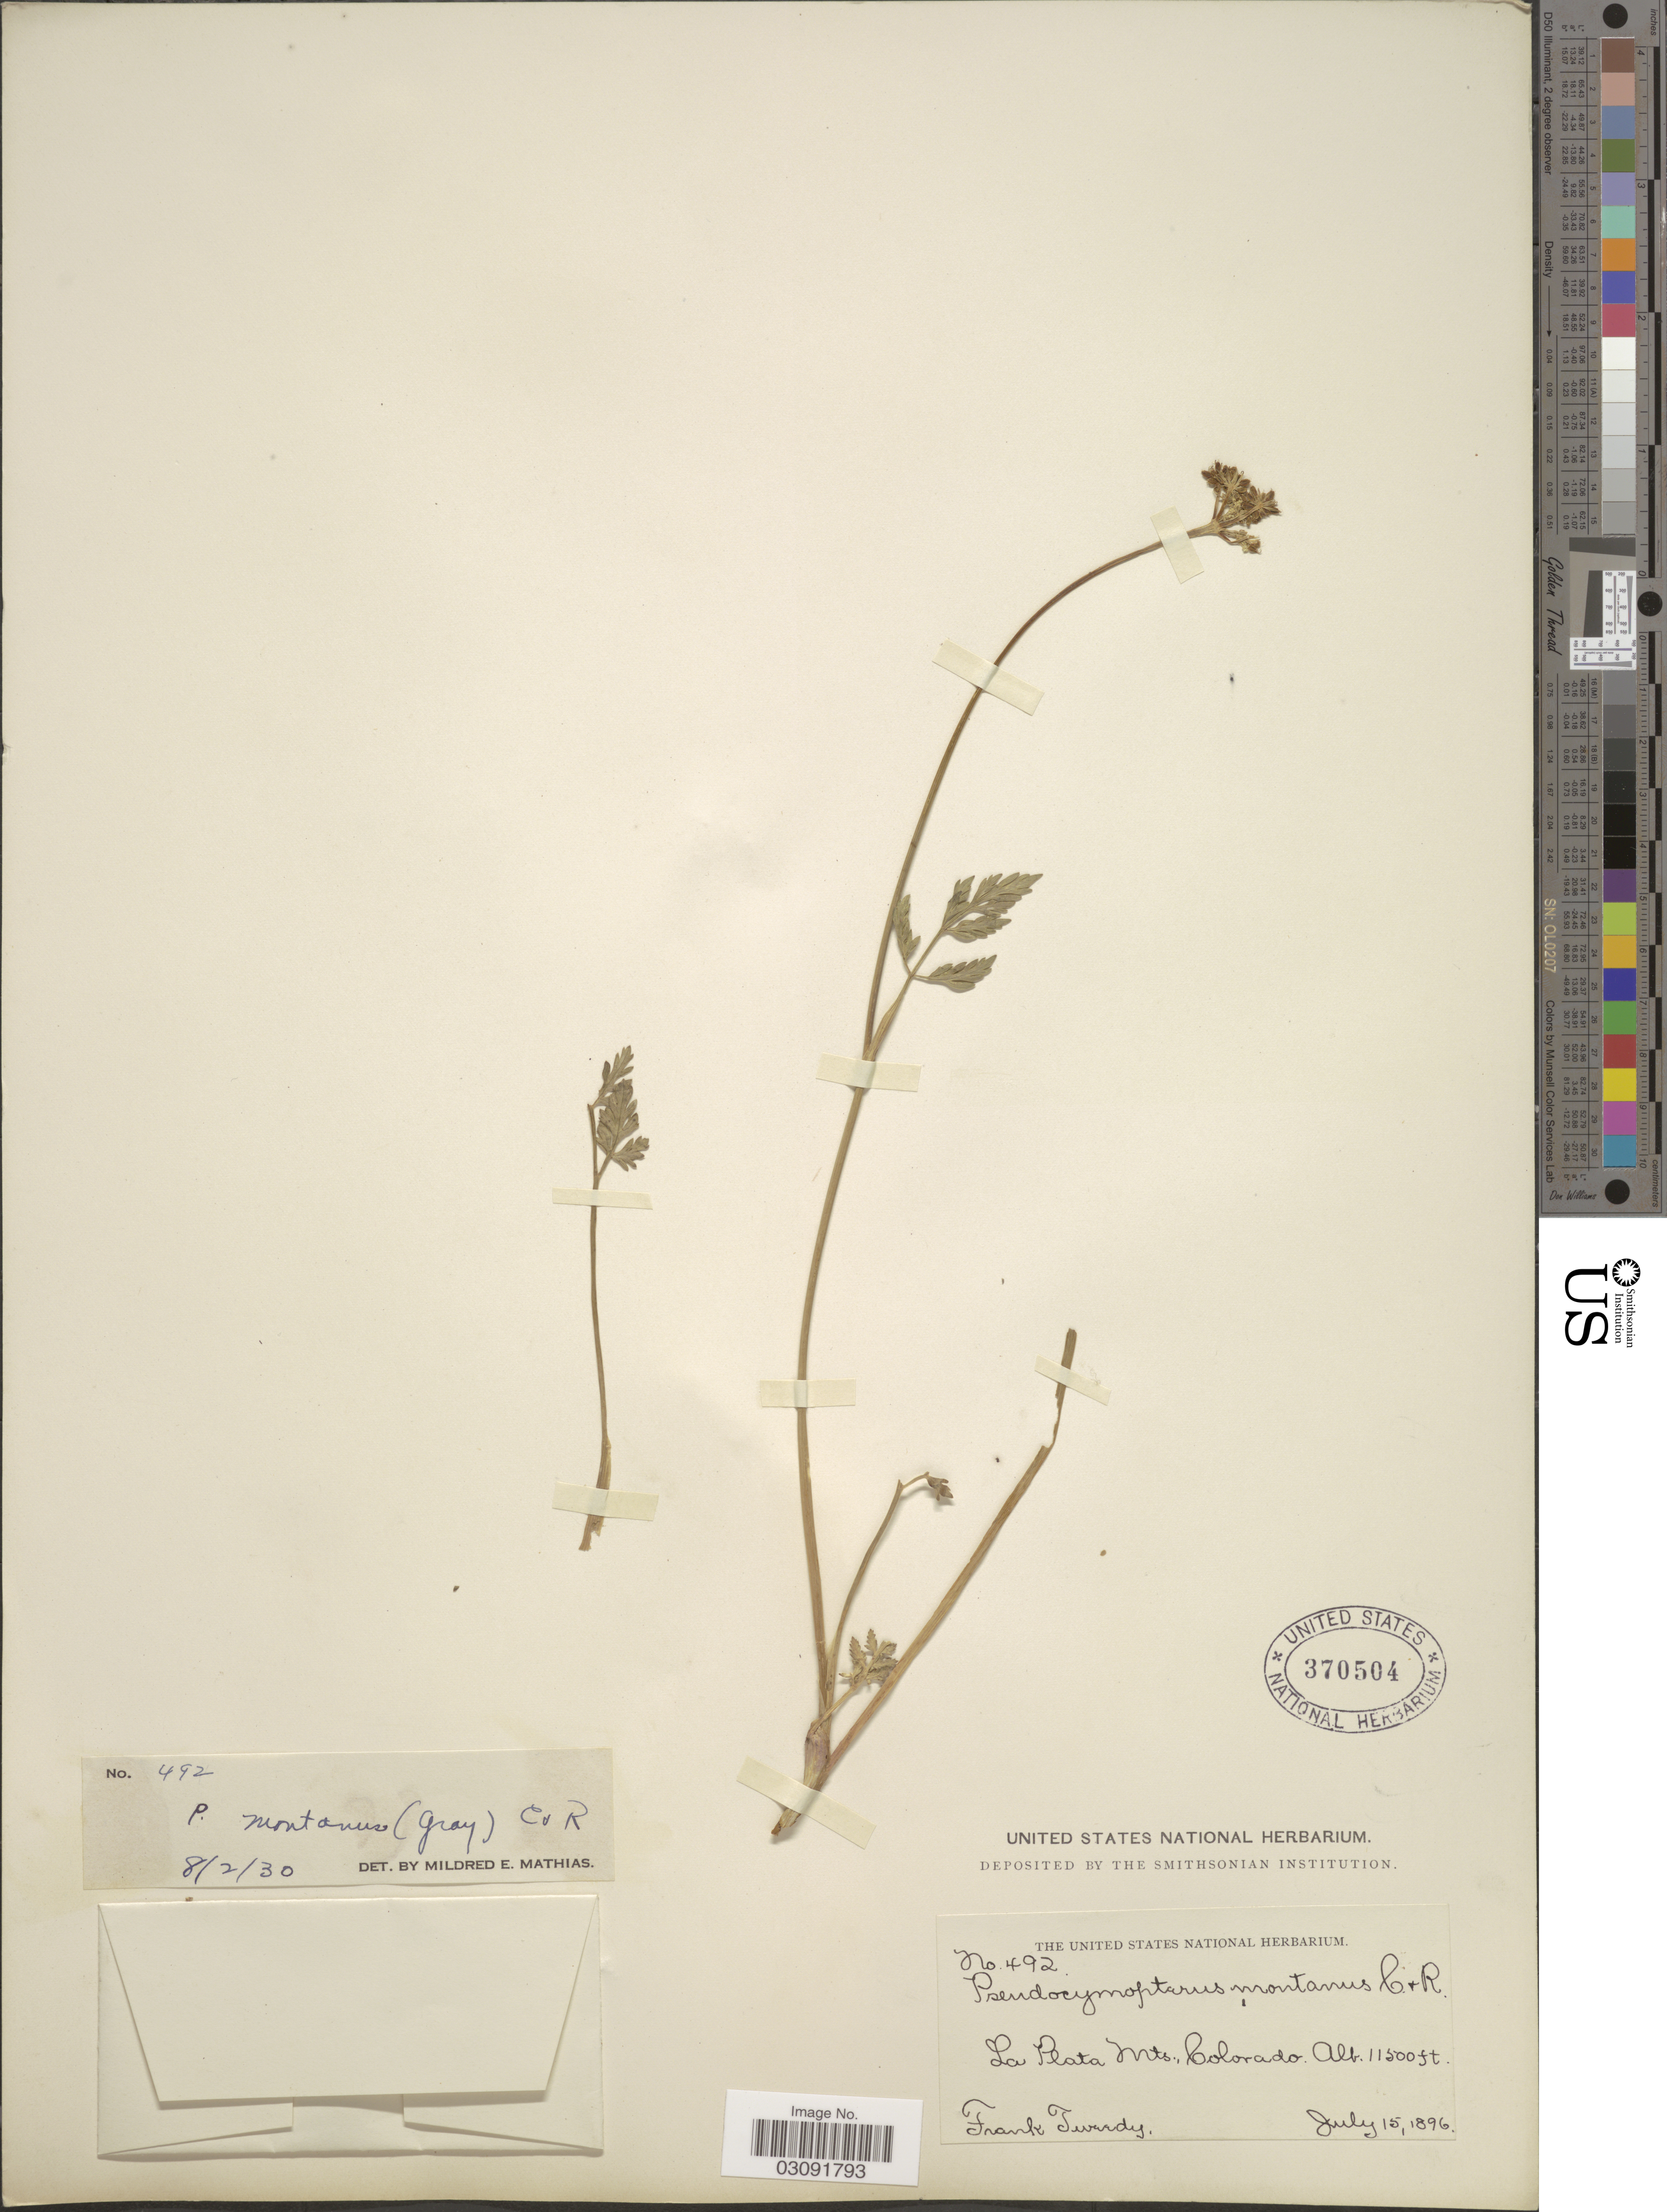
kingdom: Plantae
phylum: Tracheophyta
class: Magnoliopsida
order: Apiales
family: Apiaceae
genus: Pseudocymopterus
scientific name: Pseudocymopterus montanus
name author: (A. Gray) J.M. Coult. & Rose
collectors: F. Tweedy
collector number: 492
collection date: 1896-07-15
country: United States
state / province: Colorado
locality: La Plata Mts., Colorado.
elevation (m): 3505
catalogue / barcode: US 370504